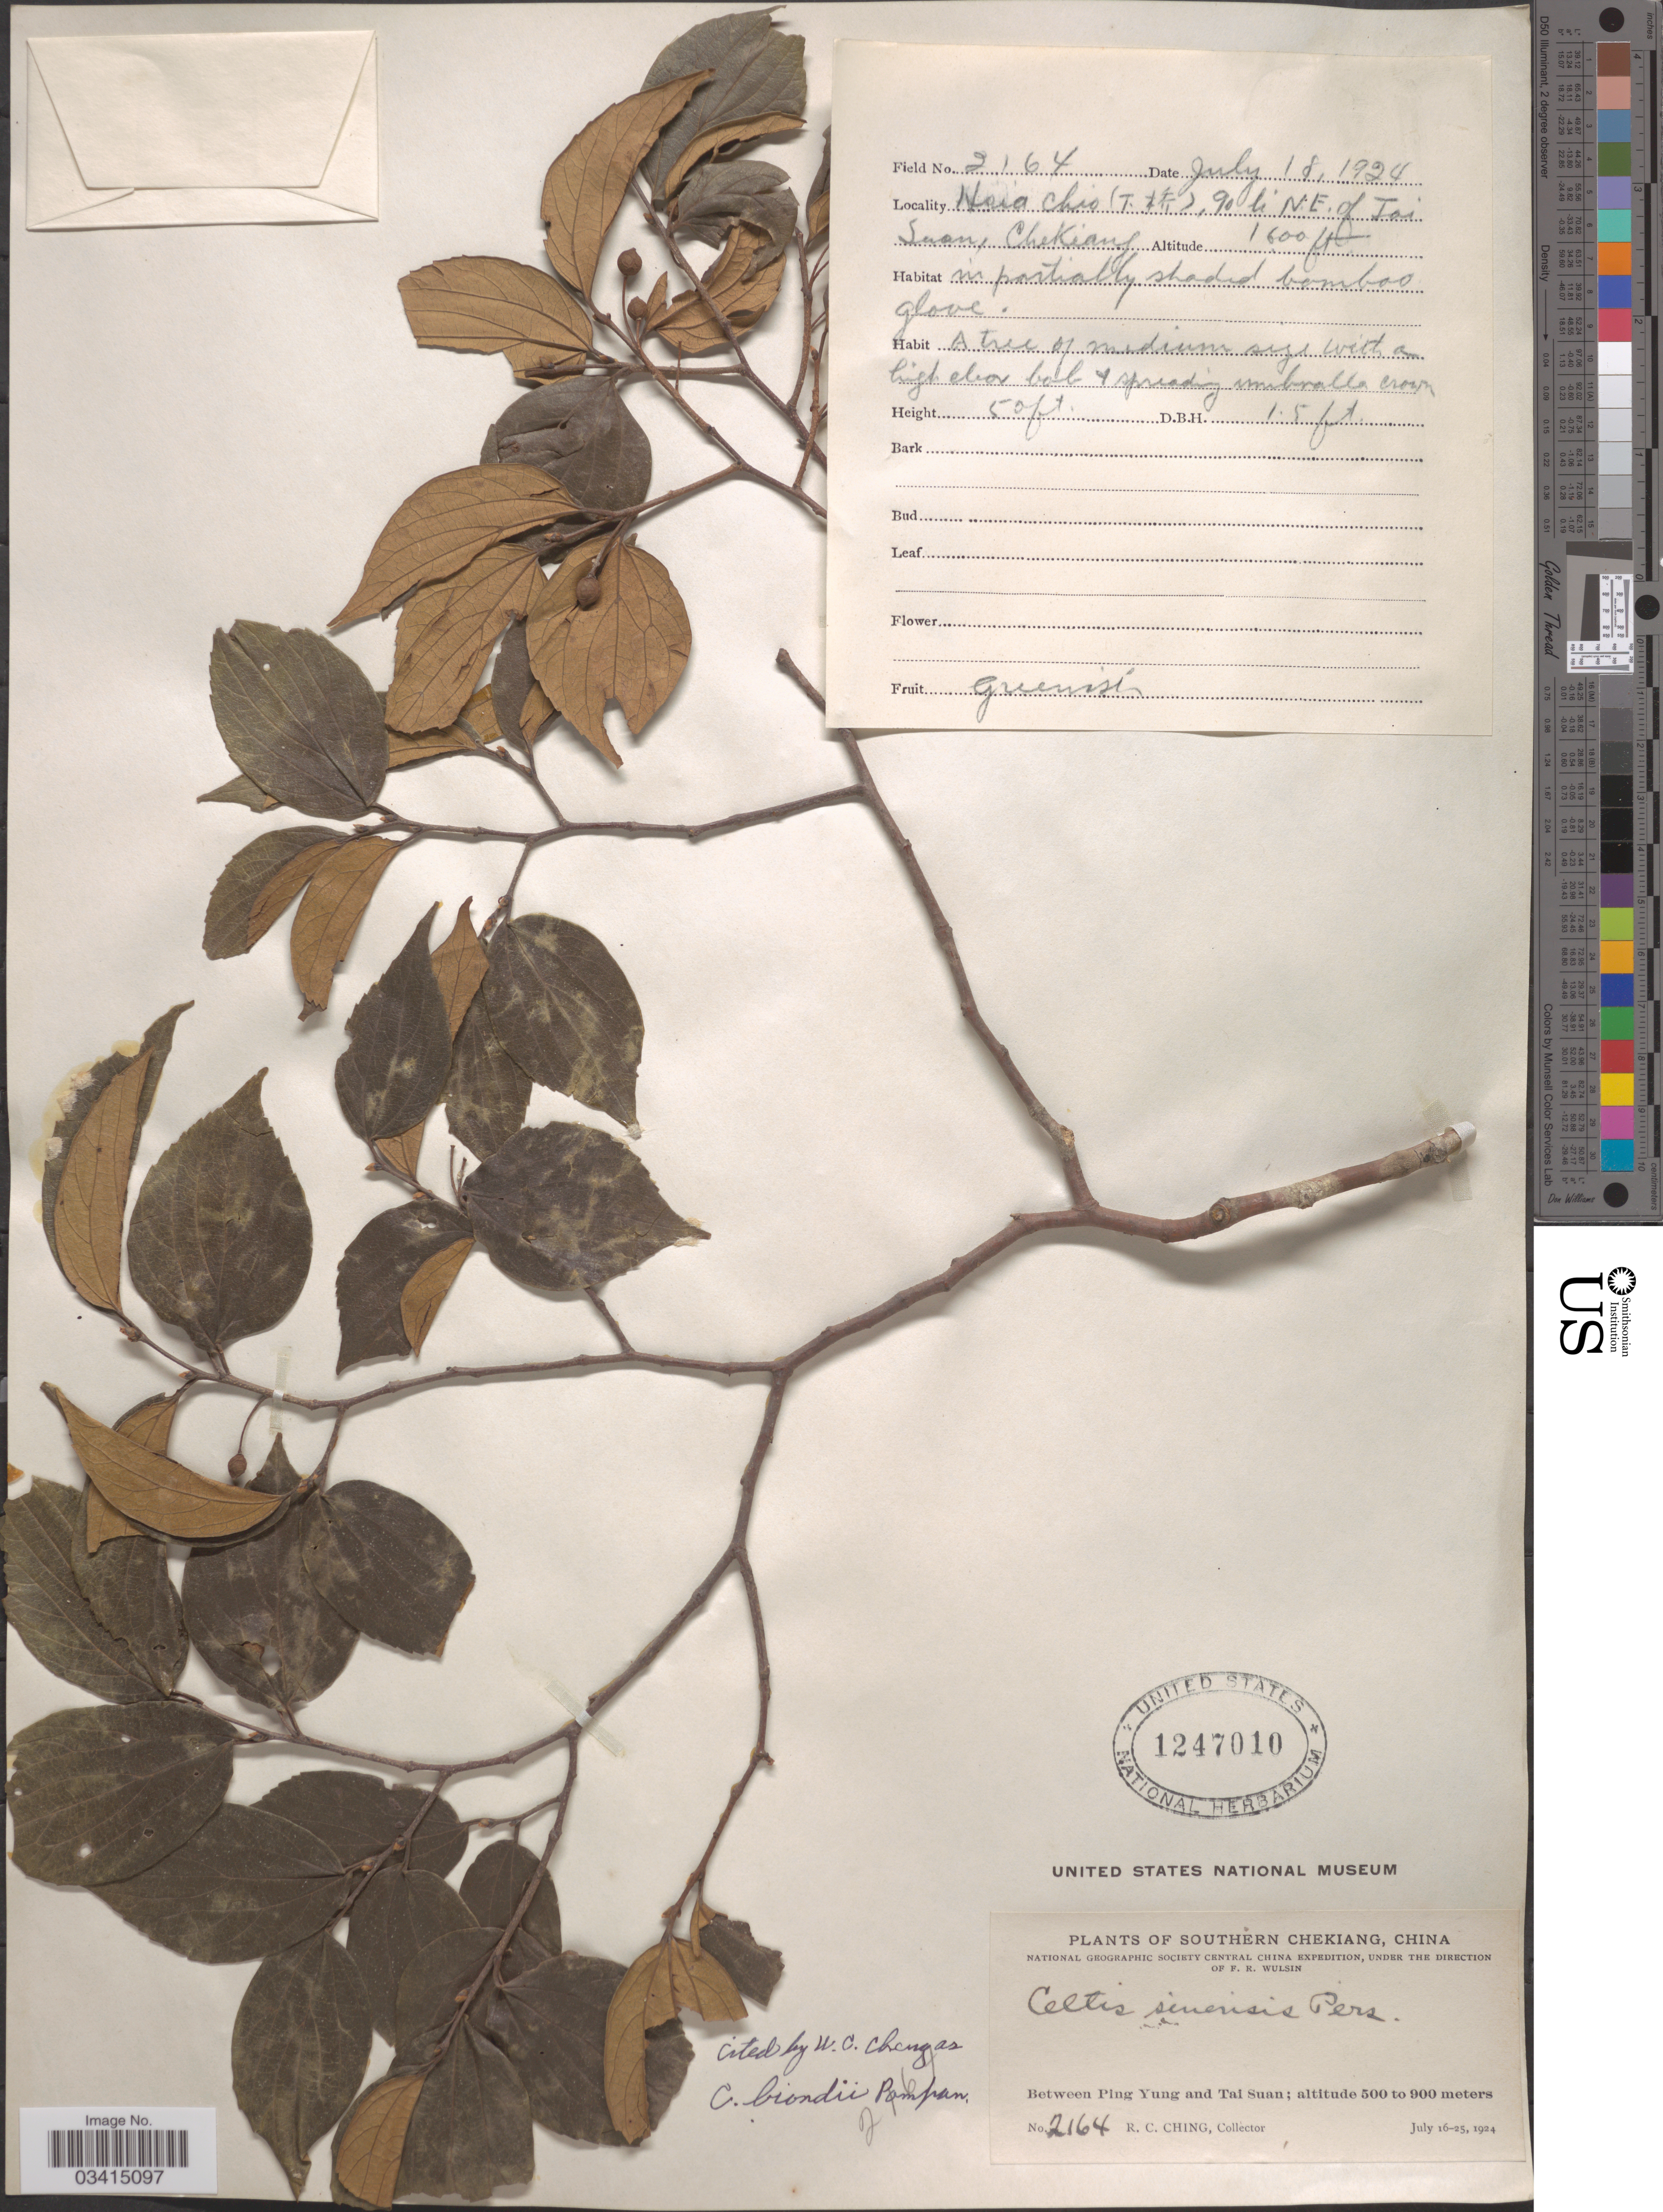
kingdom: Plantae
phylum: Tracheophyta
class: Magnoliopsida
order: Rosales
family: Cannabaceae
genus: Celtis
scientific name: Celtis biondii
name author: Pamp.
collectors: R. C. Ching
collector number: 2164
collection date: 1924-07-18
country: China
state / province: Zhejiang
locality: Hsia Chio (T. X), 90 li N.E. of Tai Suan, Chekiang. Southern Chekiang. Between Ping Yung and Tai Suan.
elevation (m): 488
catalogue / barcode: US 1247010